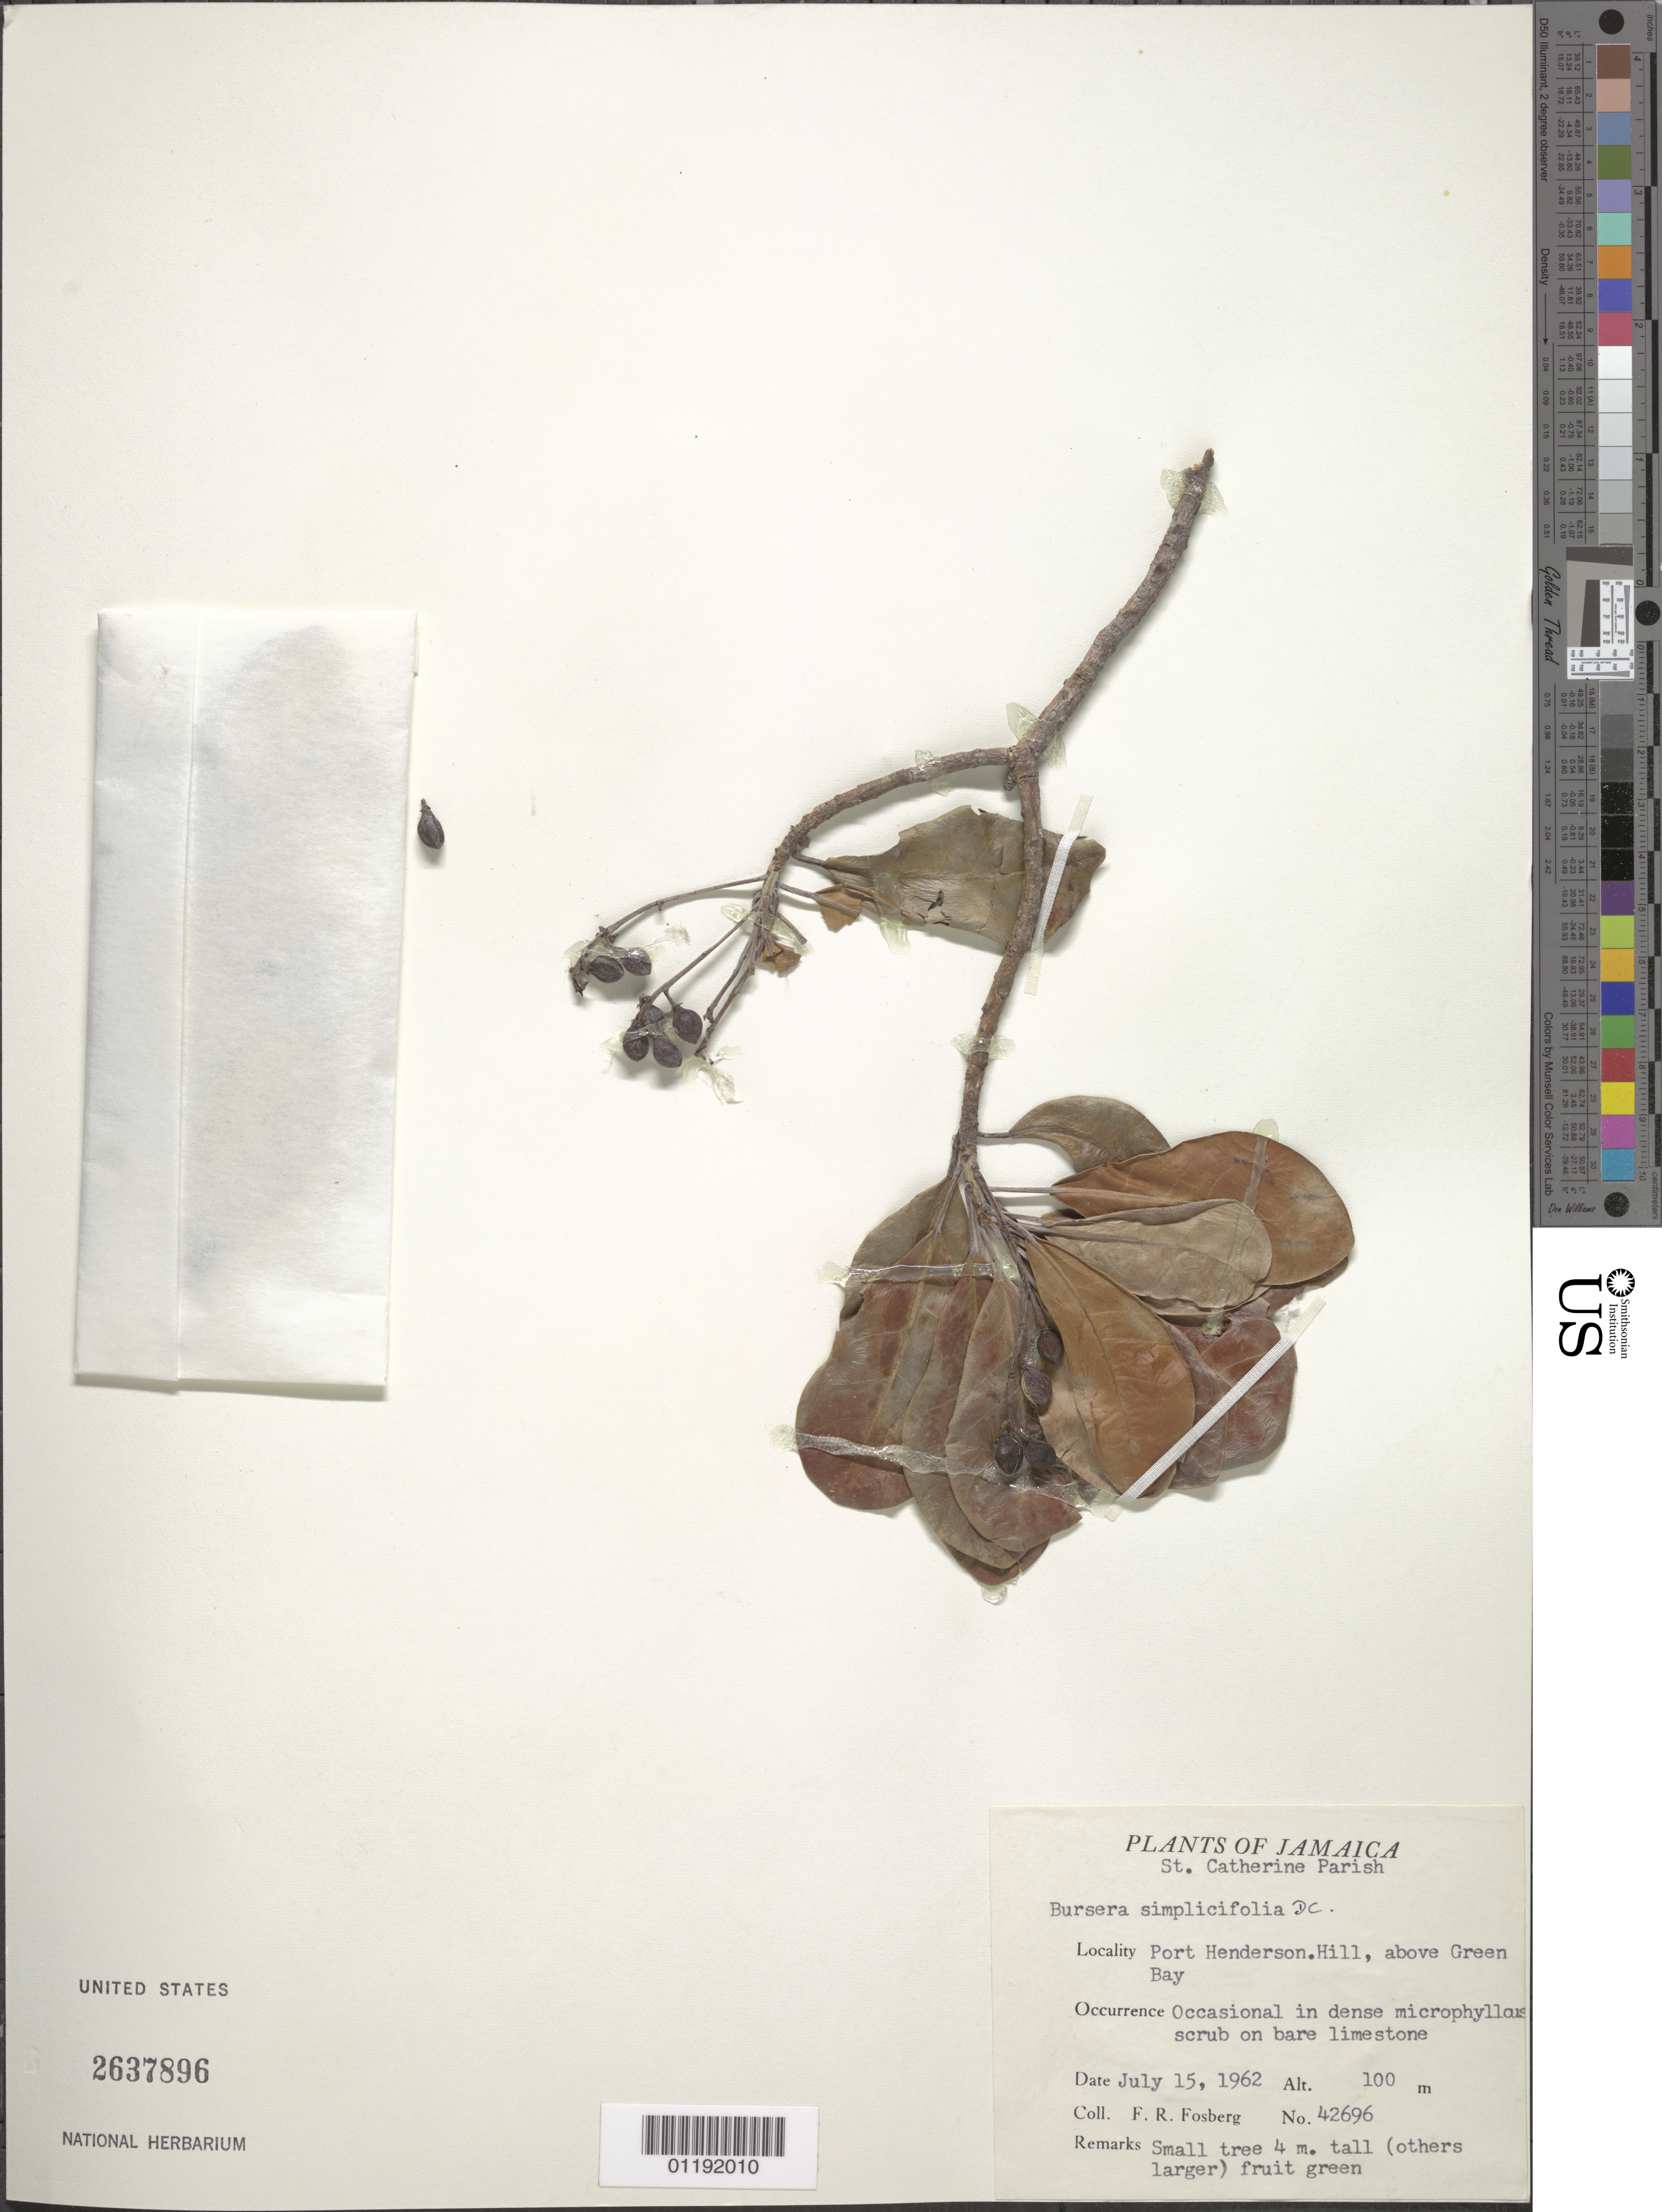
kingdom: Plantae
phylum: Tracheophyta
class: Magnoliopsida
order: Sapindales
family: Burseraceae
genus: Bursera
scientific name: Bursera lunanii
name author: (Spreng.) C.D. Adams & Dandy ex Proctor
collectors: F. R. Fosberg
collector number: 42696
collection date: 1962-07-15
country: Jamaica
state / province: Saint Catherine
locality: Port Henderson Hill, above Green Bay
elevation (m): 100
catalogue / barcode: US 2637896